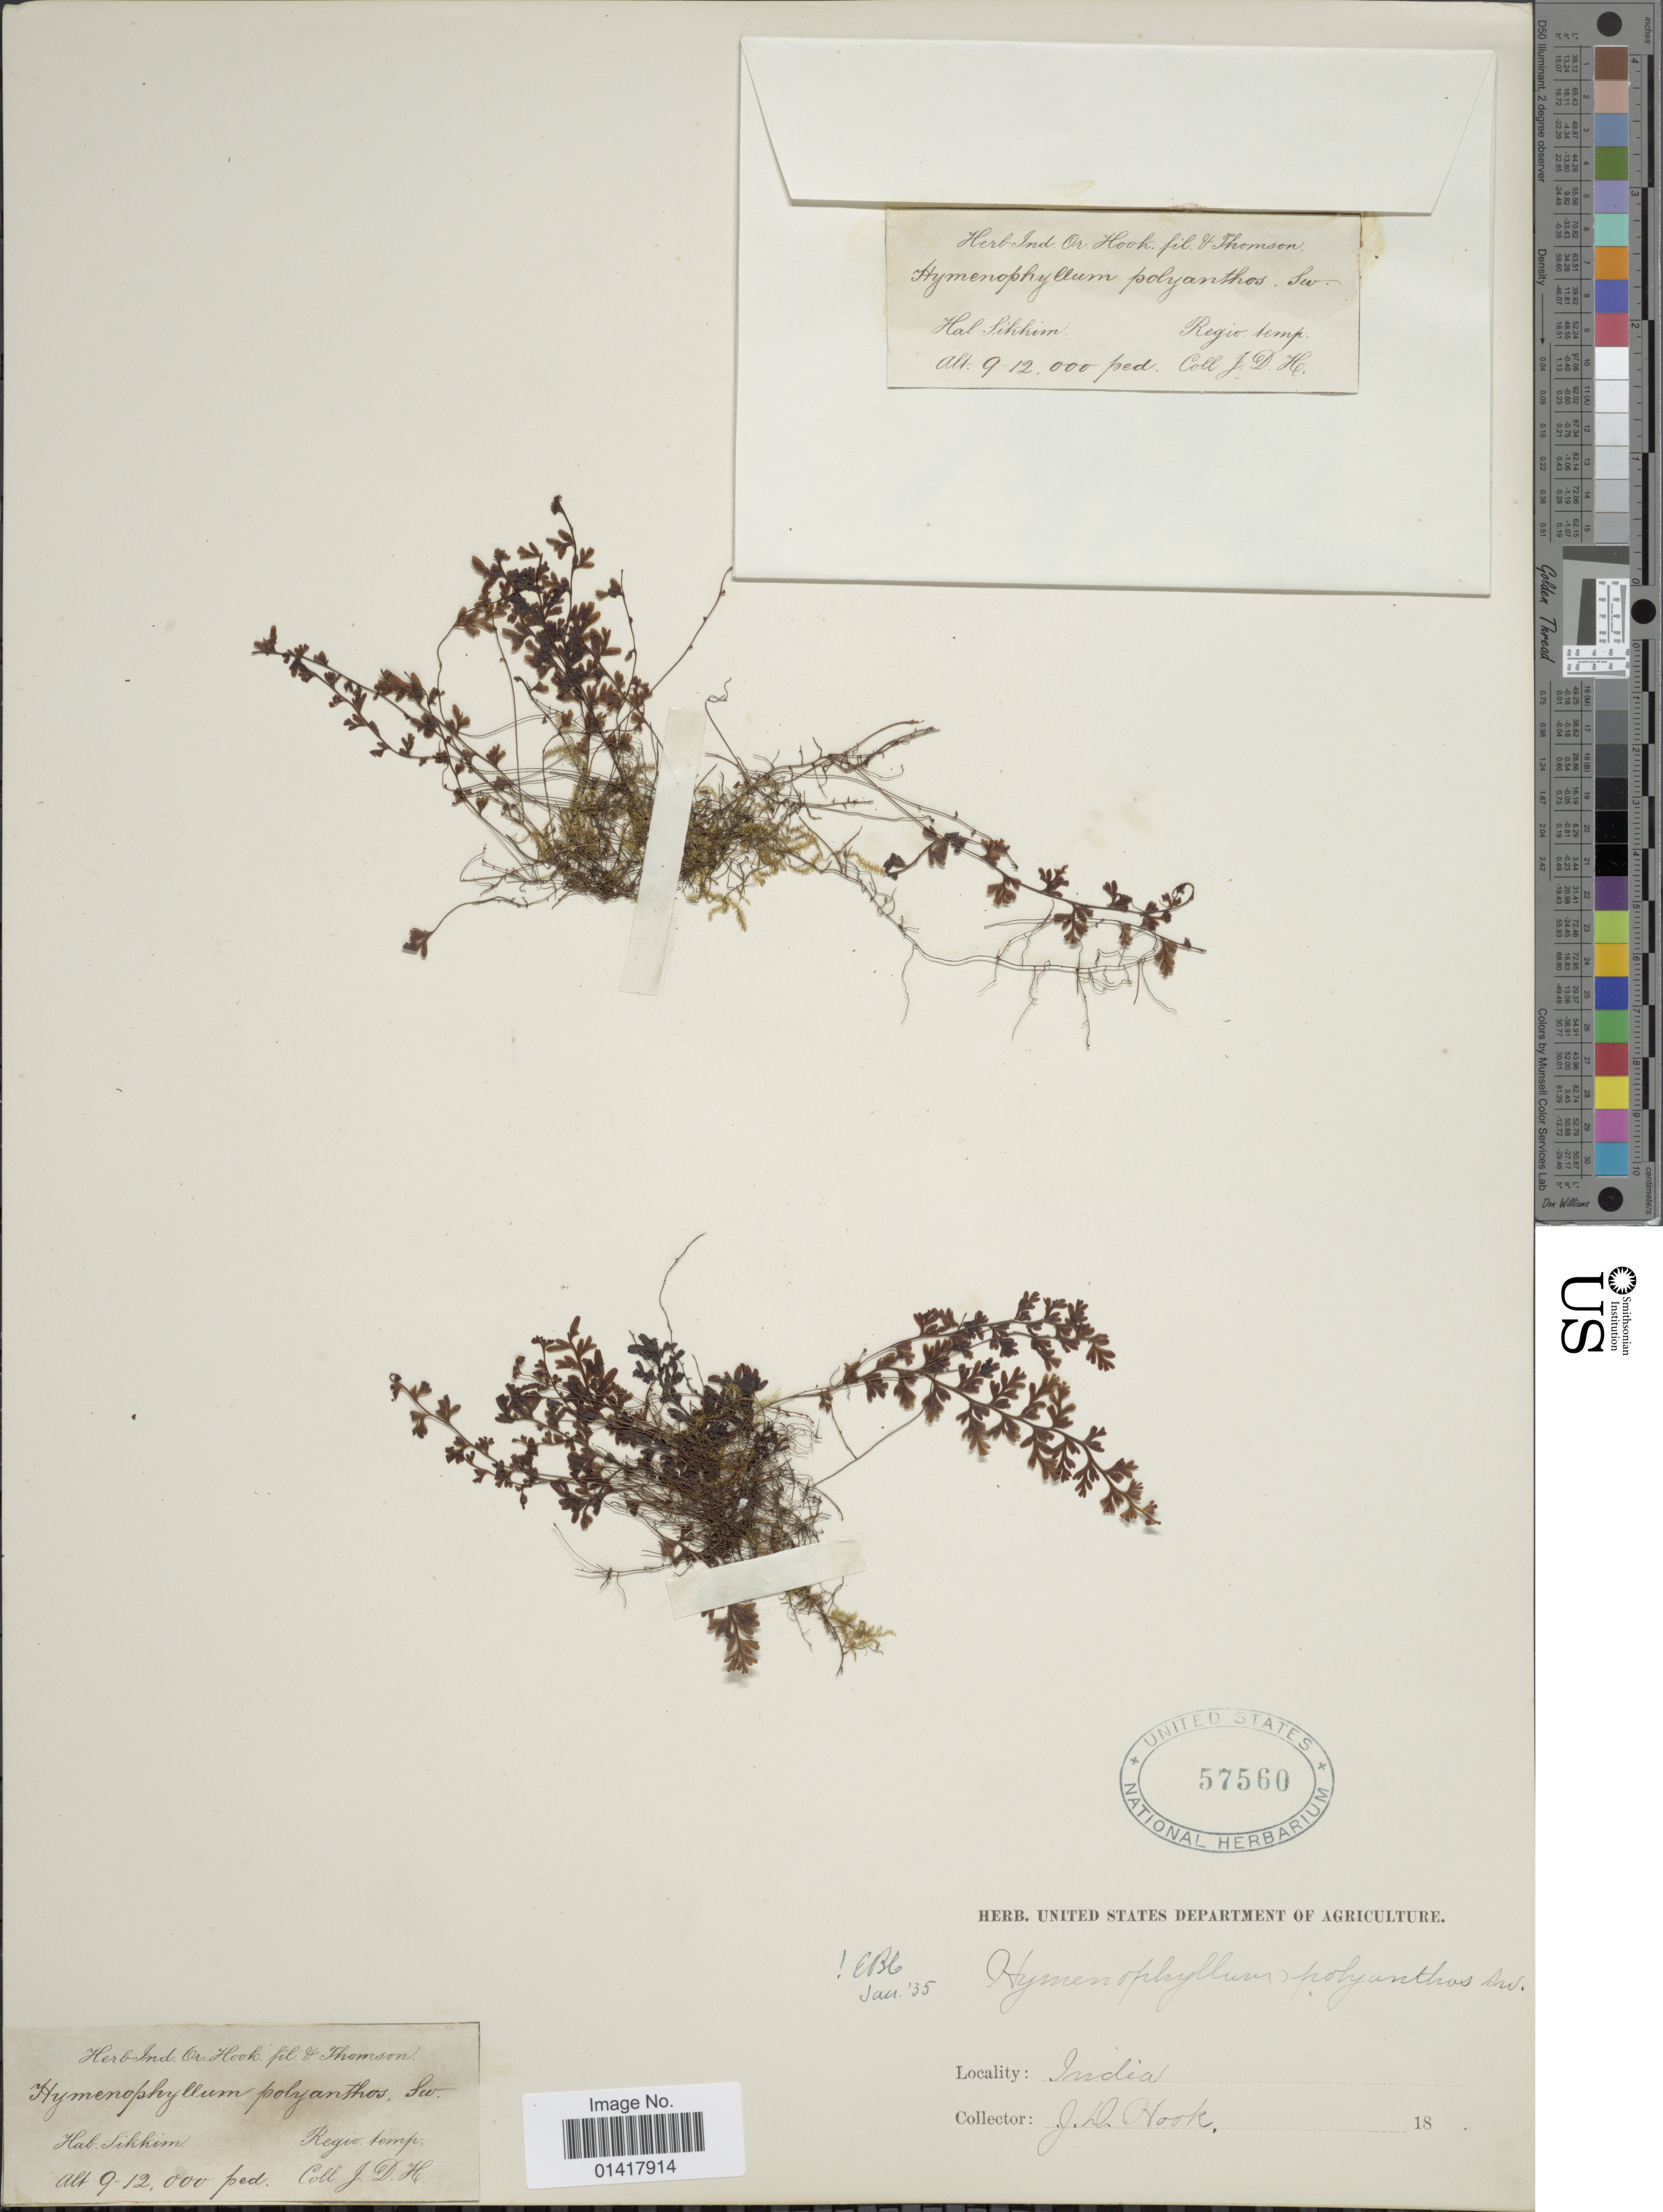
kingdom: Plantae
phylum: Tracheophyta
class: Polypodiopsida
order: Hymenophyllales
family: Hymenophyllaceae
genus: Hymenophyllum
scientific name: Hymenophyllum polyanthos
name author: (Sw.) Sw.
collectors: J. D. Hooker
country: India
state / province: Sikkim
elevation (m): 3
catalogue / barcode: US 57560